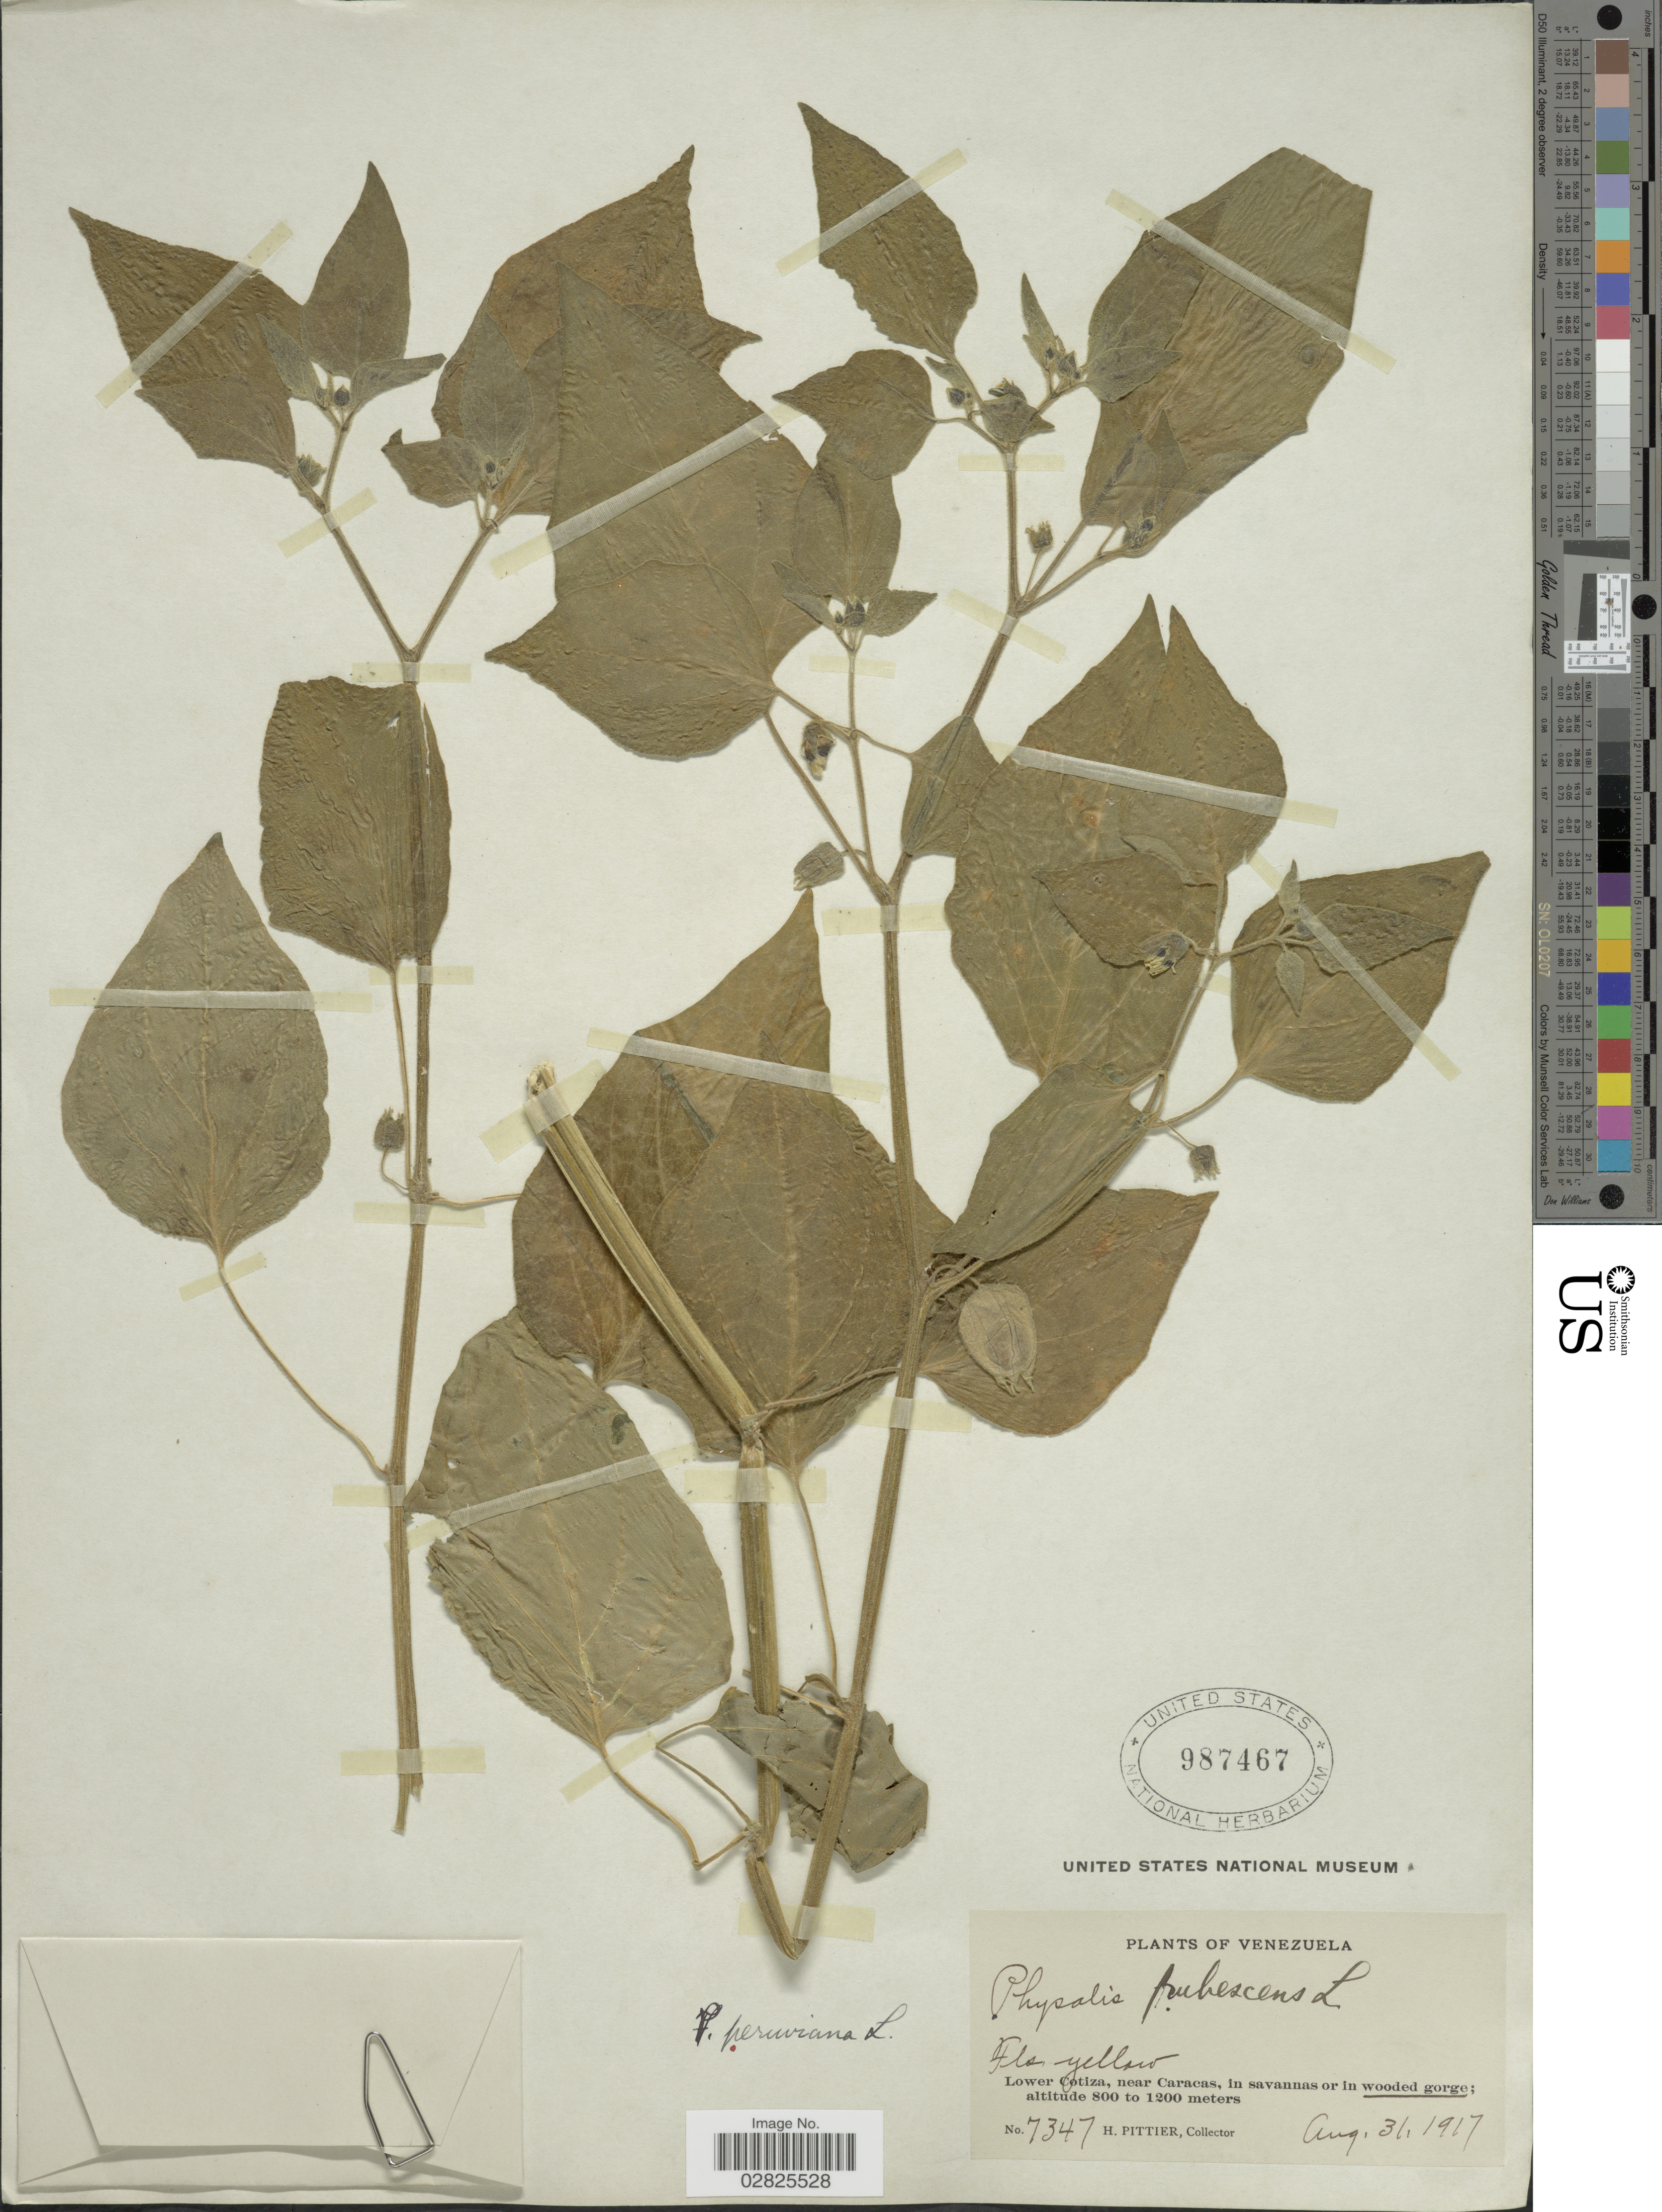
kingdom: Plantae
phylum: Tracheophyta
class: Magnoliopsida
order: Solanales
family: Solanaceae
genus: Physalis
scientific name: Physalis peruviana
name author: L.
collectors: H. F. Pittier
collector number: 7347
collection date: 1917-08-31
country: Venezuela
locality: Lower Cotiza, near Caracas.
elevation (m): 800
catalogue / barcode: US 987467